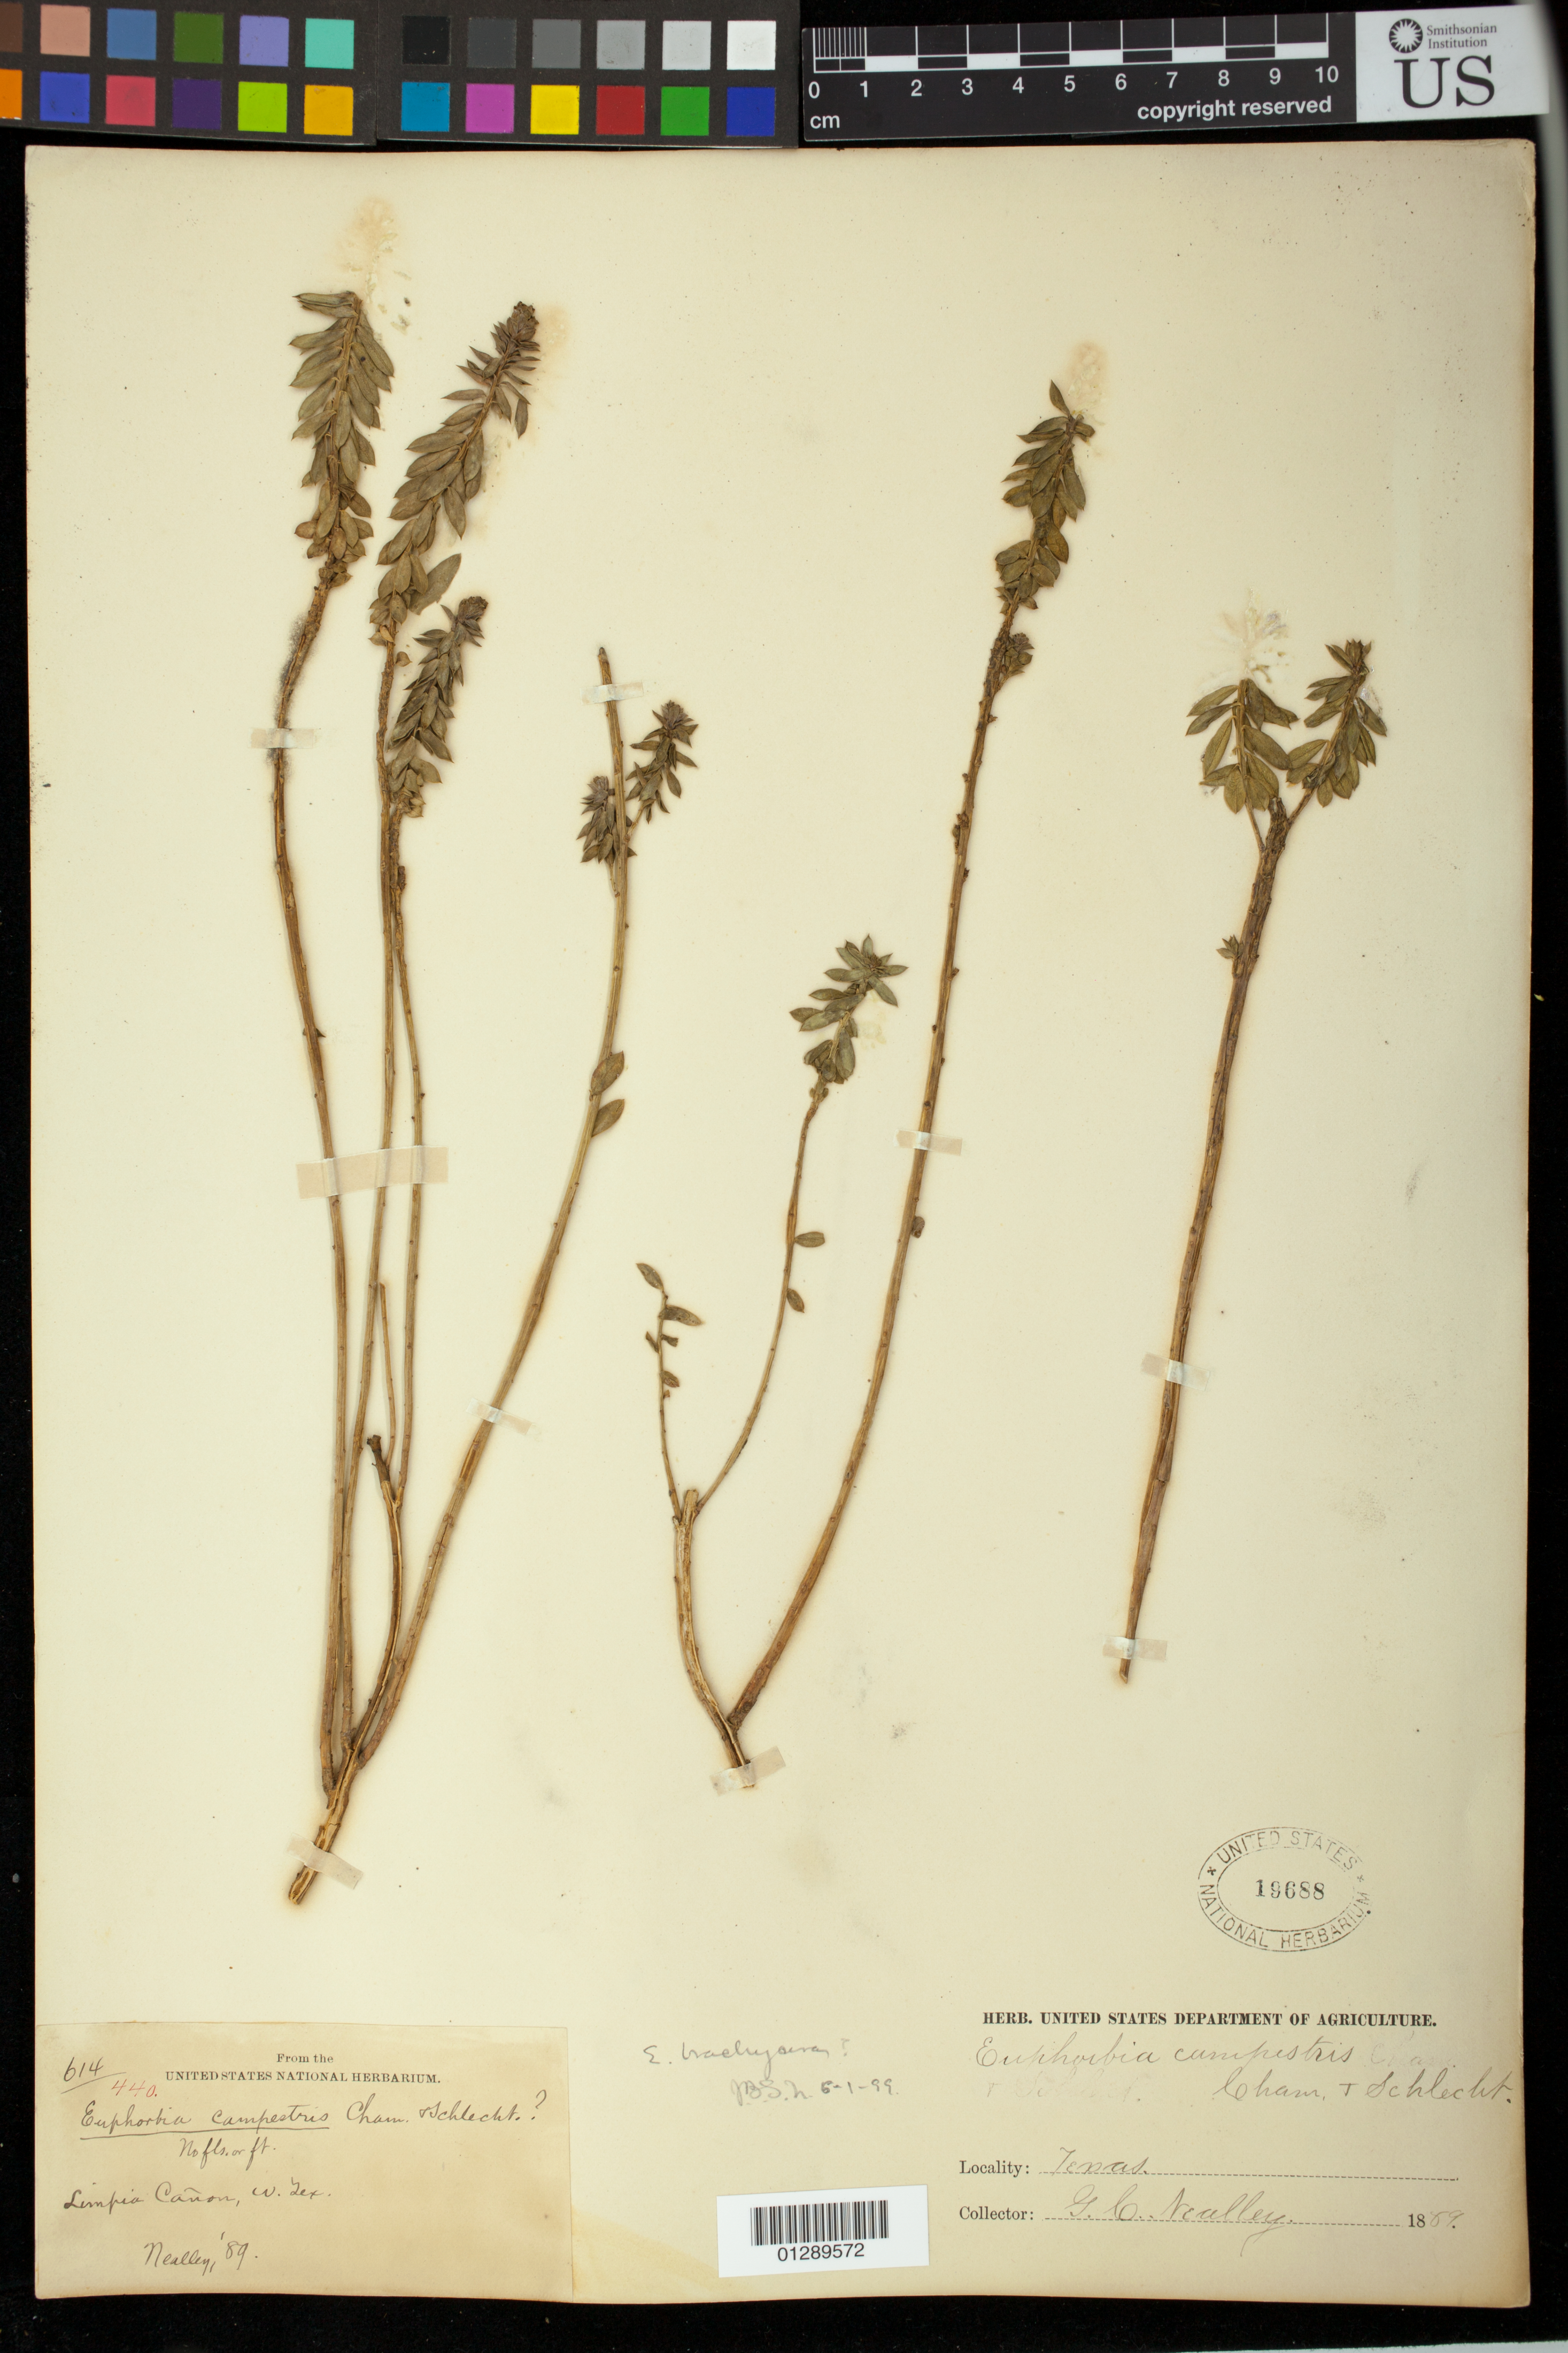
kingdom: Plantae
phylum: Tracheophyta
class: Magnoliopsida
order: Malpighiales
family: Euphorbiaceae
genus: Euphorbia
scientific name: Euphorbia brachycera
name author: Engelm. in Emory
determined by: Mayfield, M. H.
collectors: G. C. Nealley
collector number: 614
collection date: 1889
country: United States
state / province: Texas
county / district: Jeff Davis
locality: Limpia Canyon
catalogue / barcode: US 19688